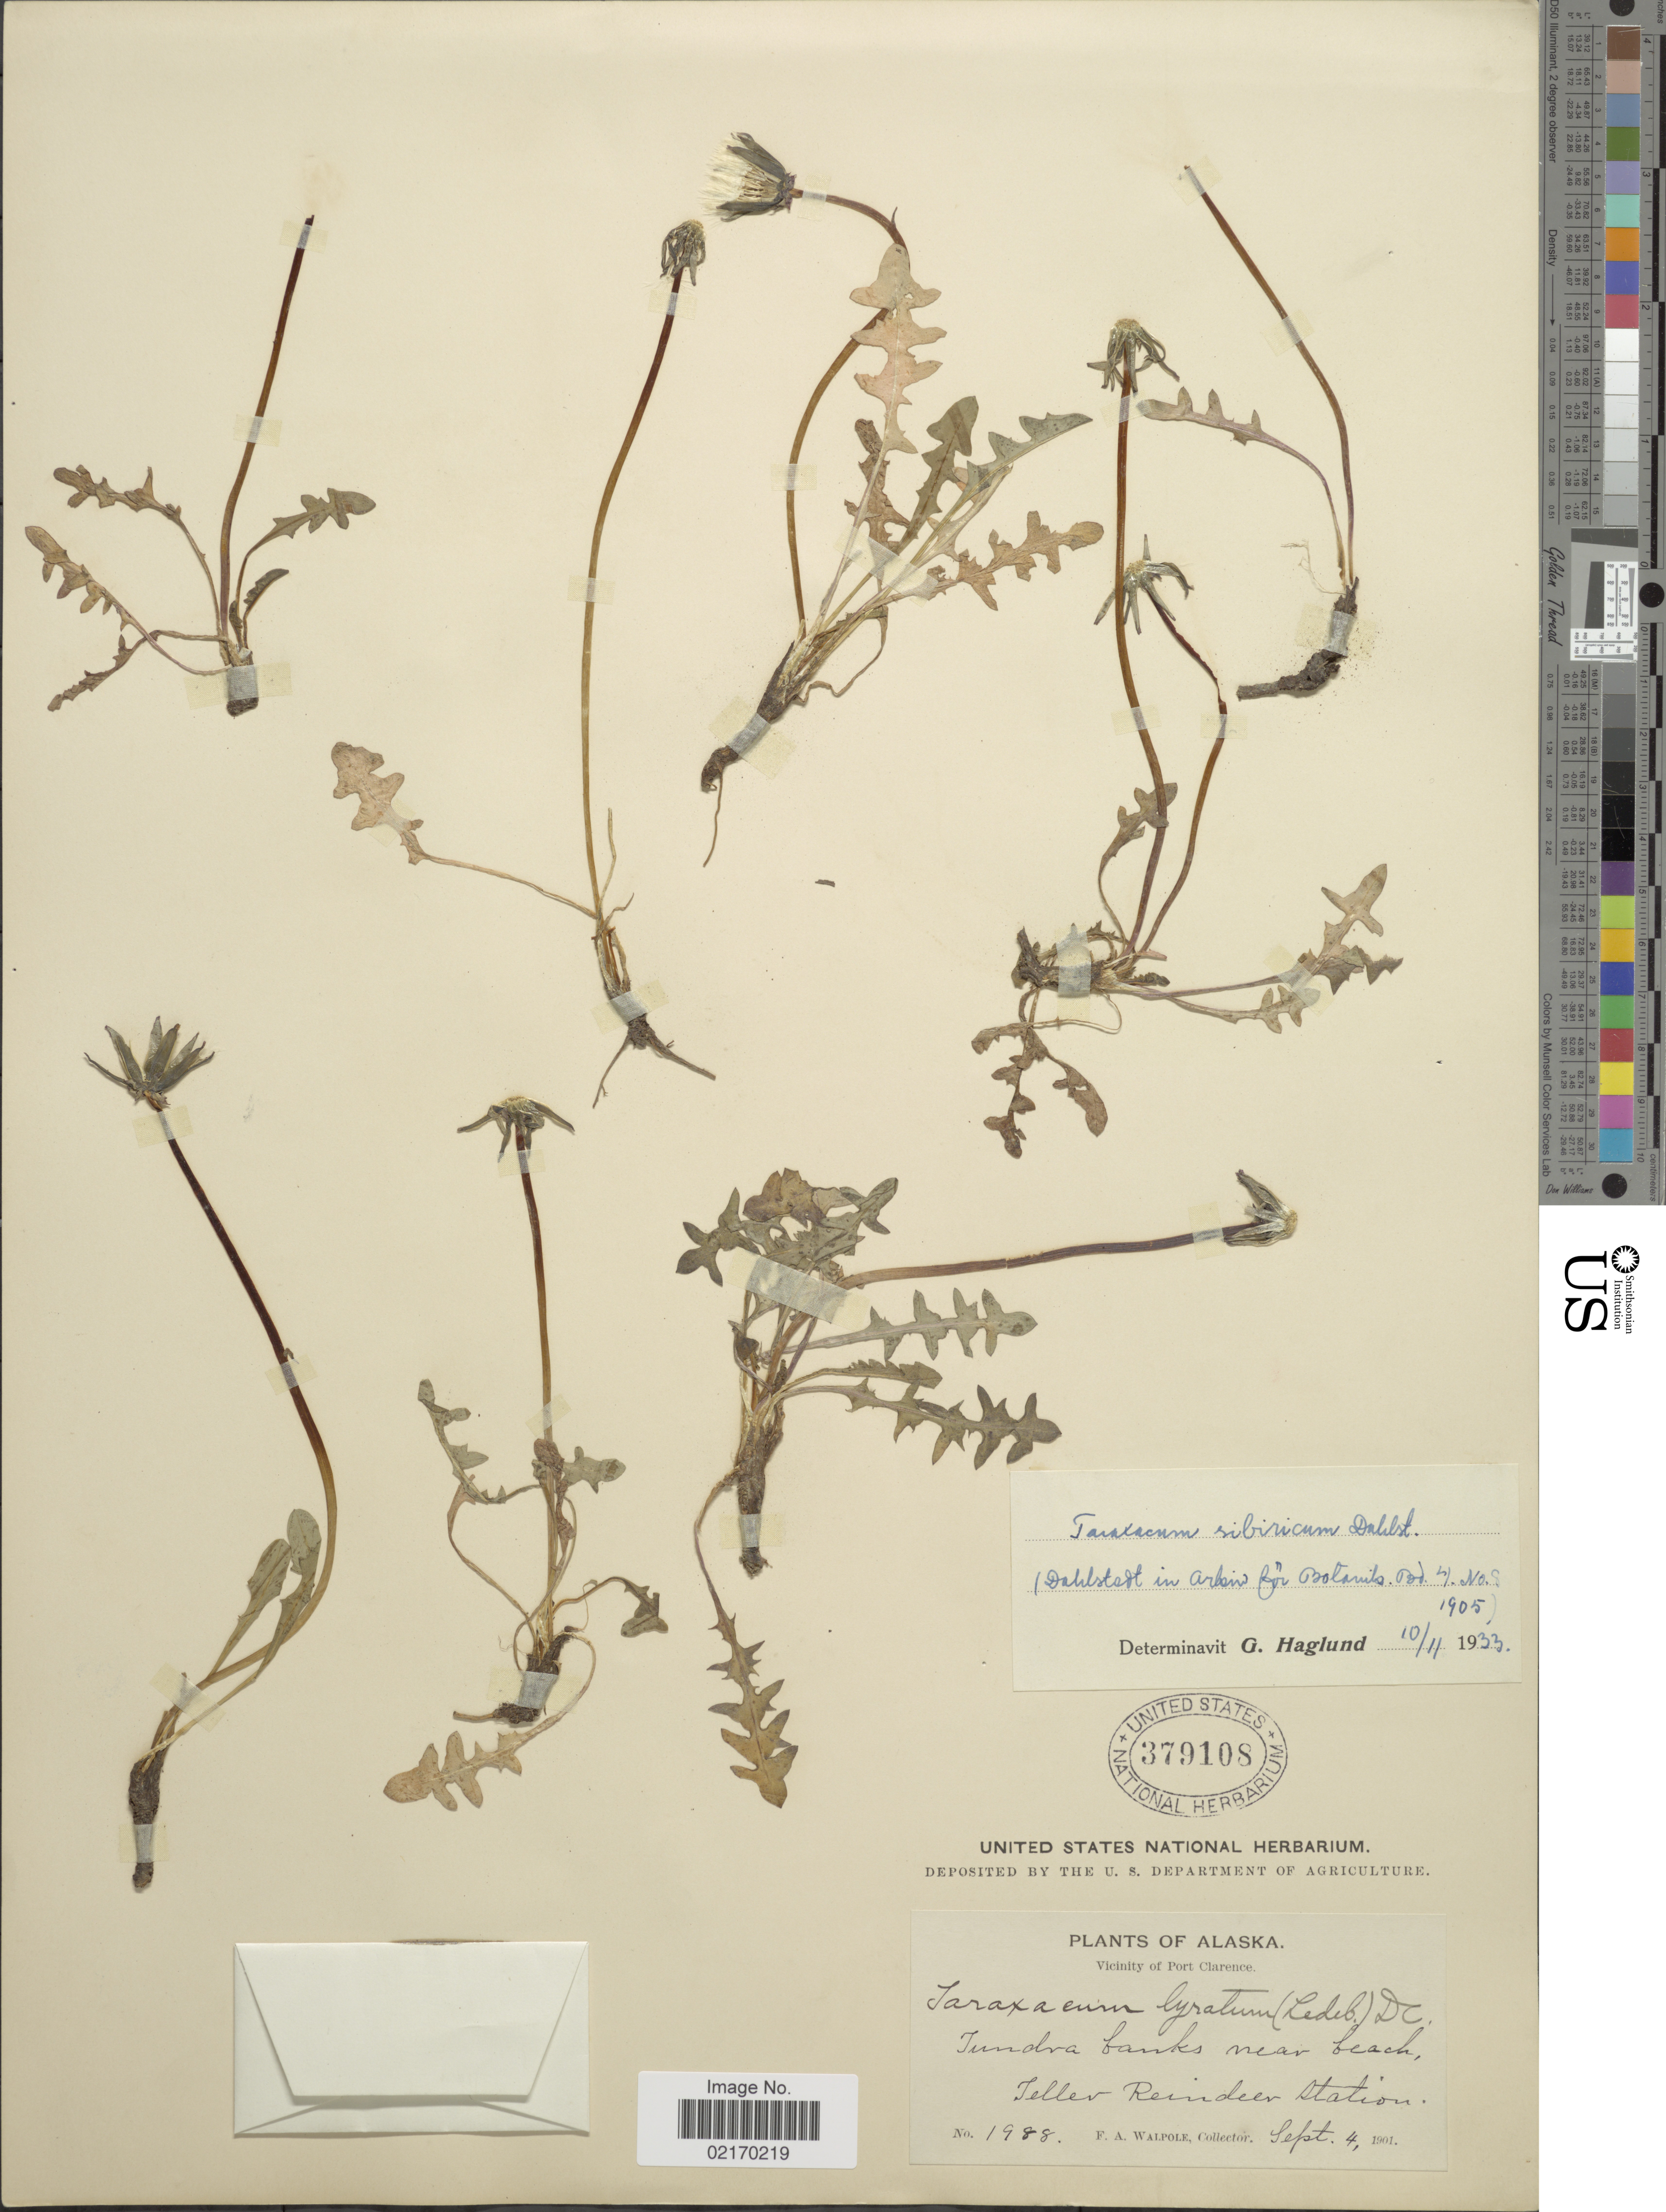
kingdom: Plantae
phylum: Tracheophyta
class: Magnoliopsida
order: Asterales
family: Asteraceae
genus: Taraxacum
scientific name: Taraxacum sibiricum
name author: Dahlst.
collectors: F. Walpole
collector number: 1988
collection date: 1901-09-04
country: United States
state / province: Alaska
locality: Vicinity of Port Clarence. Banks of tundra near beach. Teller Reindeer Station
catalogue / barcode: US 379108